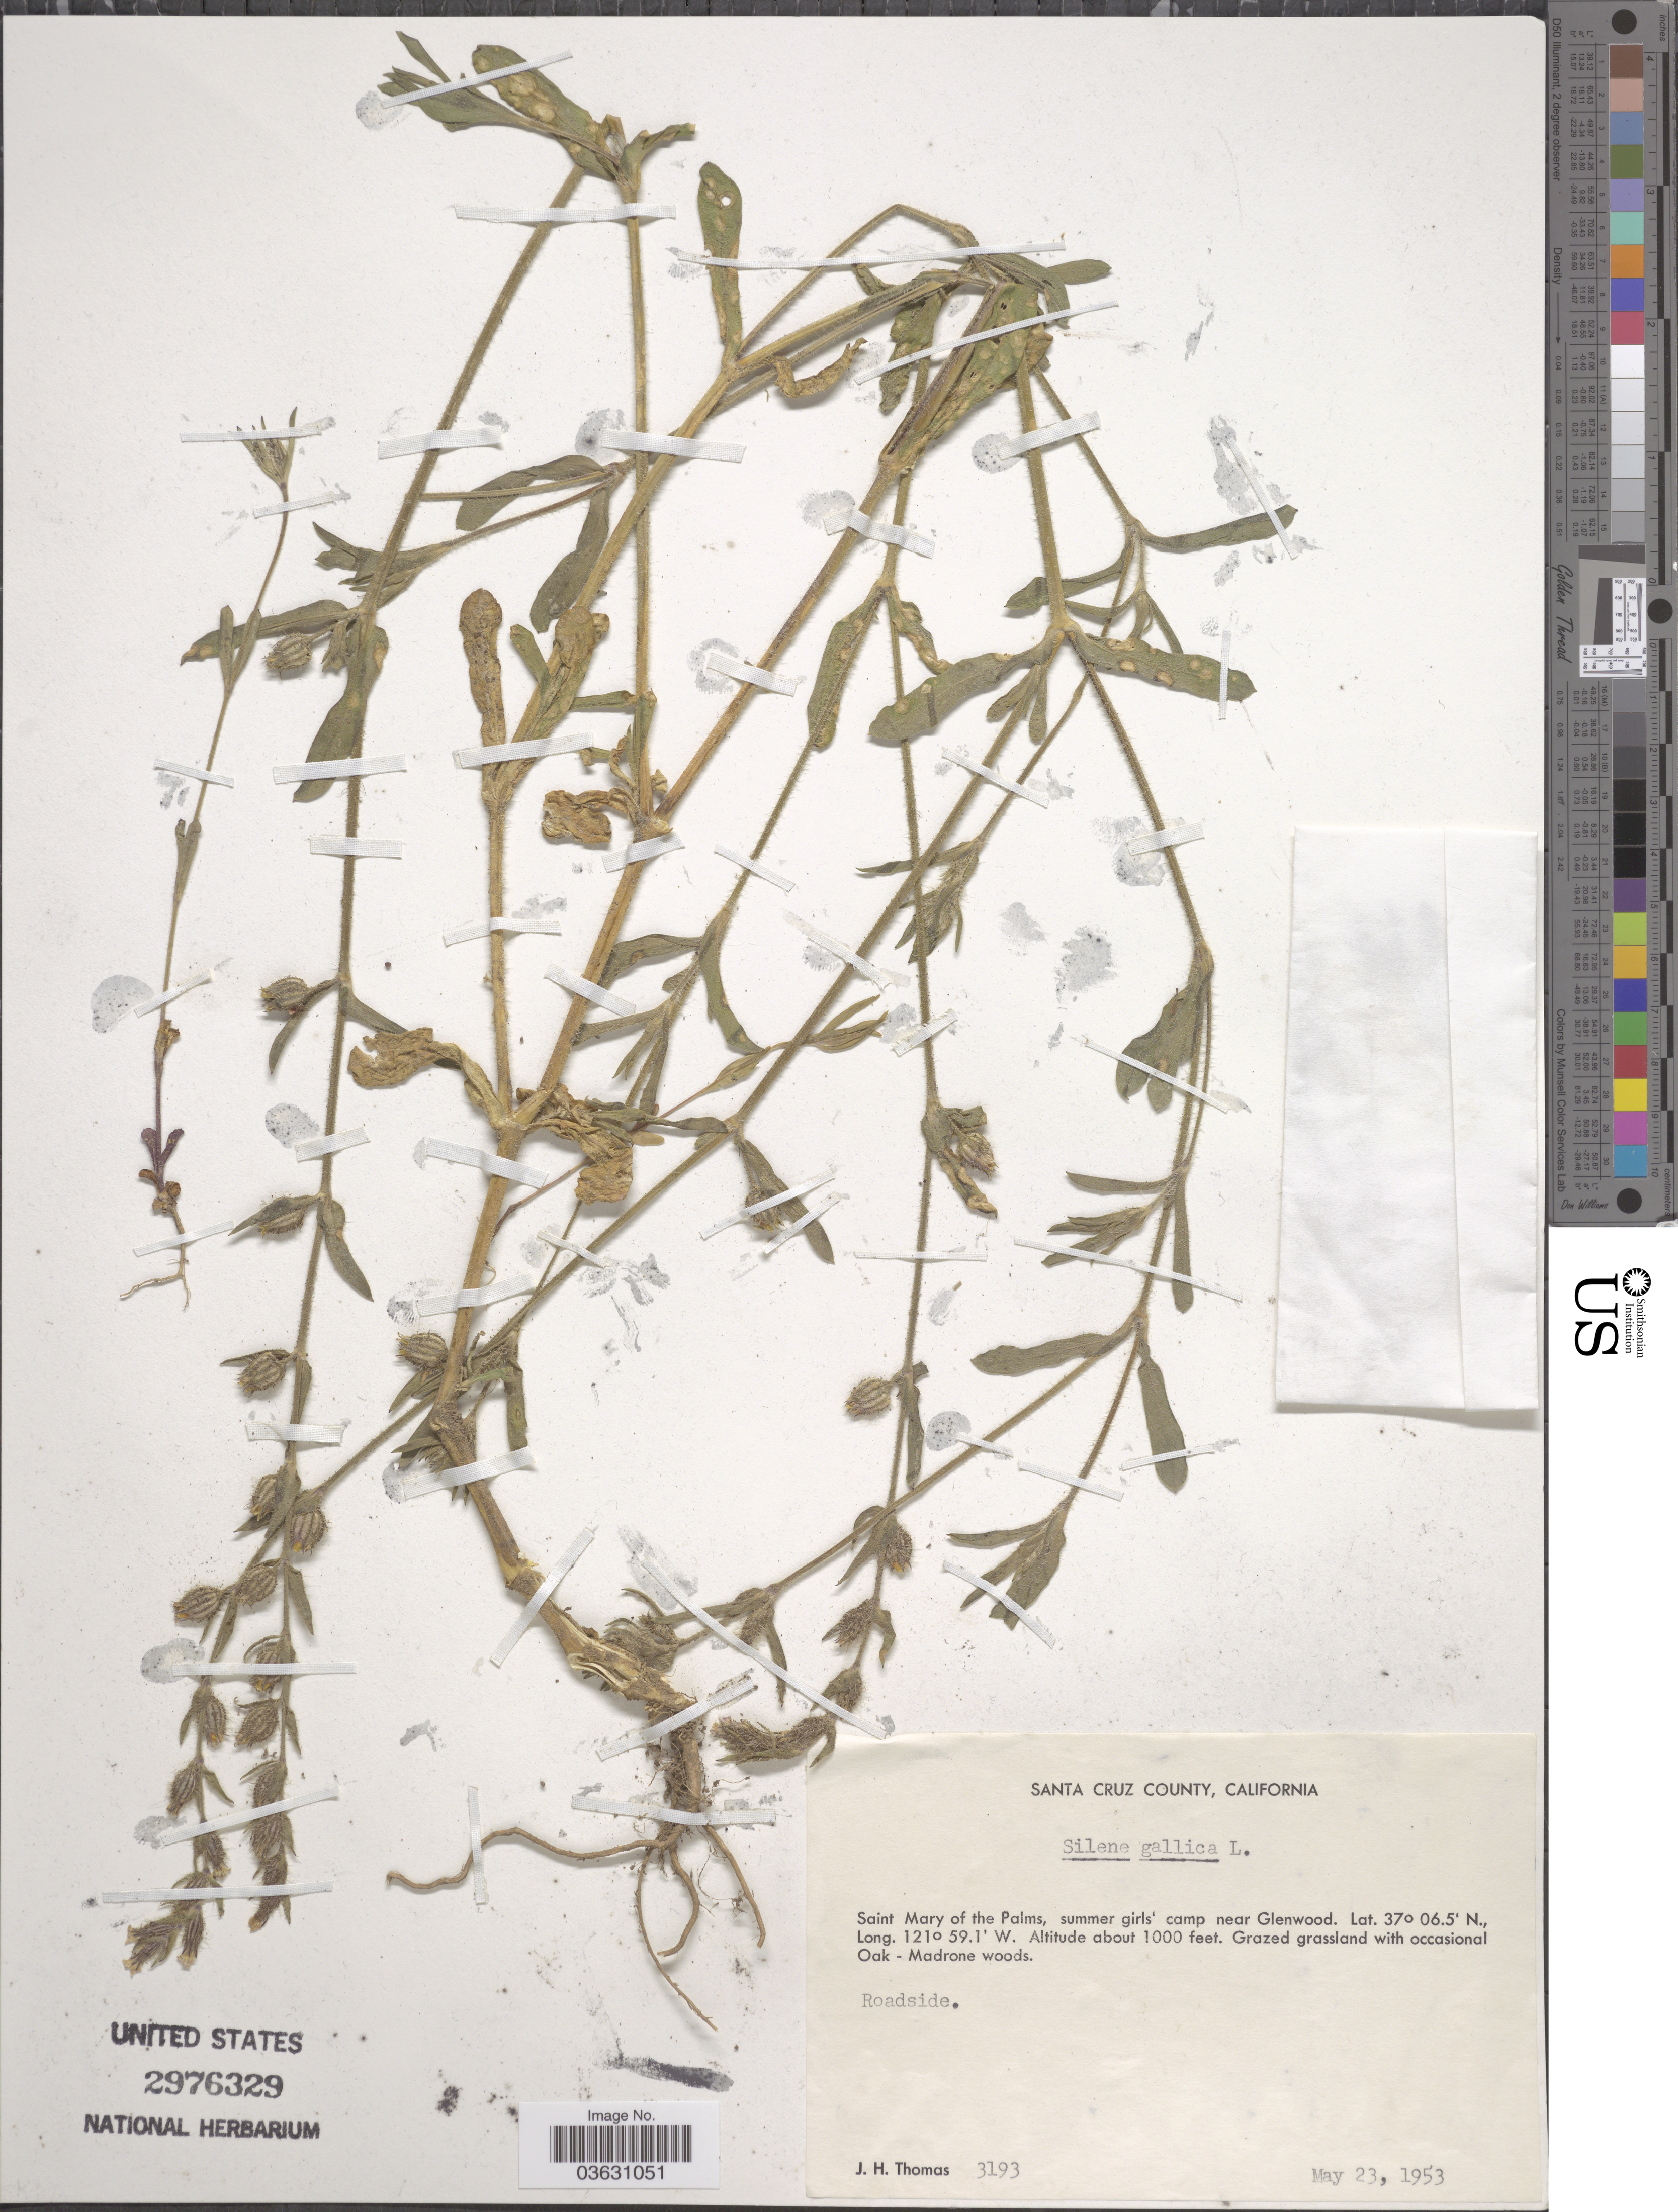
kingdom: Plantae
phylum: Tracheophyta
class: Magnoliopsida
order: Caryophyllales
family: Caryophyllaceae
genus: Silene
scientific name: Silene gallica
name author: L.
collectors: J. H. Thomas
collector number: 3193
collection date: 1953-05-23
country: United States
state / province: California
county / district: Santa Cruz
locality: Santa Cruz County. Saint Mary of the Palms, summer girls' camp near Glenwood.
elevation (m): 305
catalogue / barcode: US 2976329